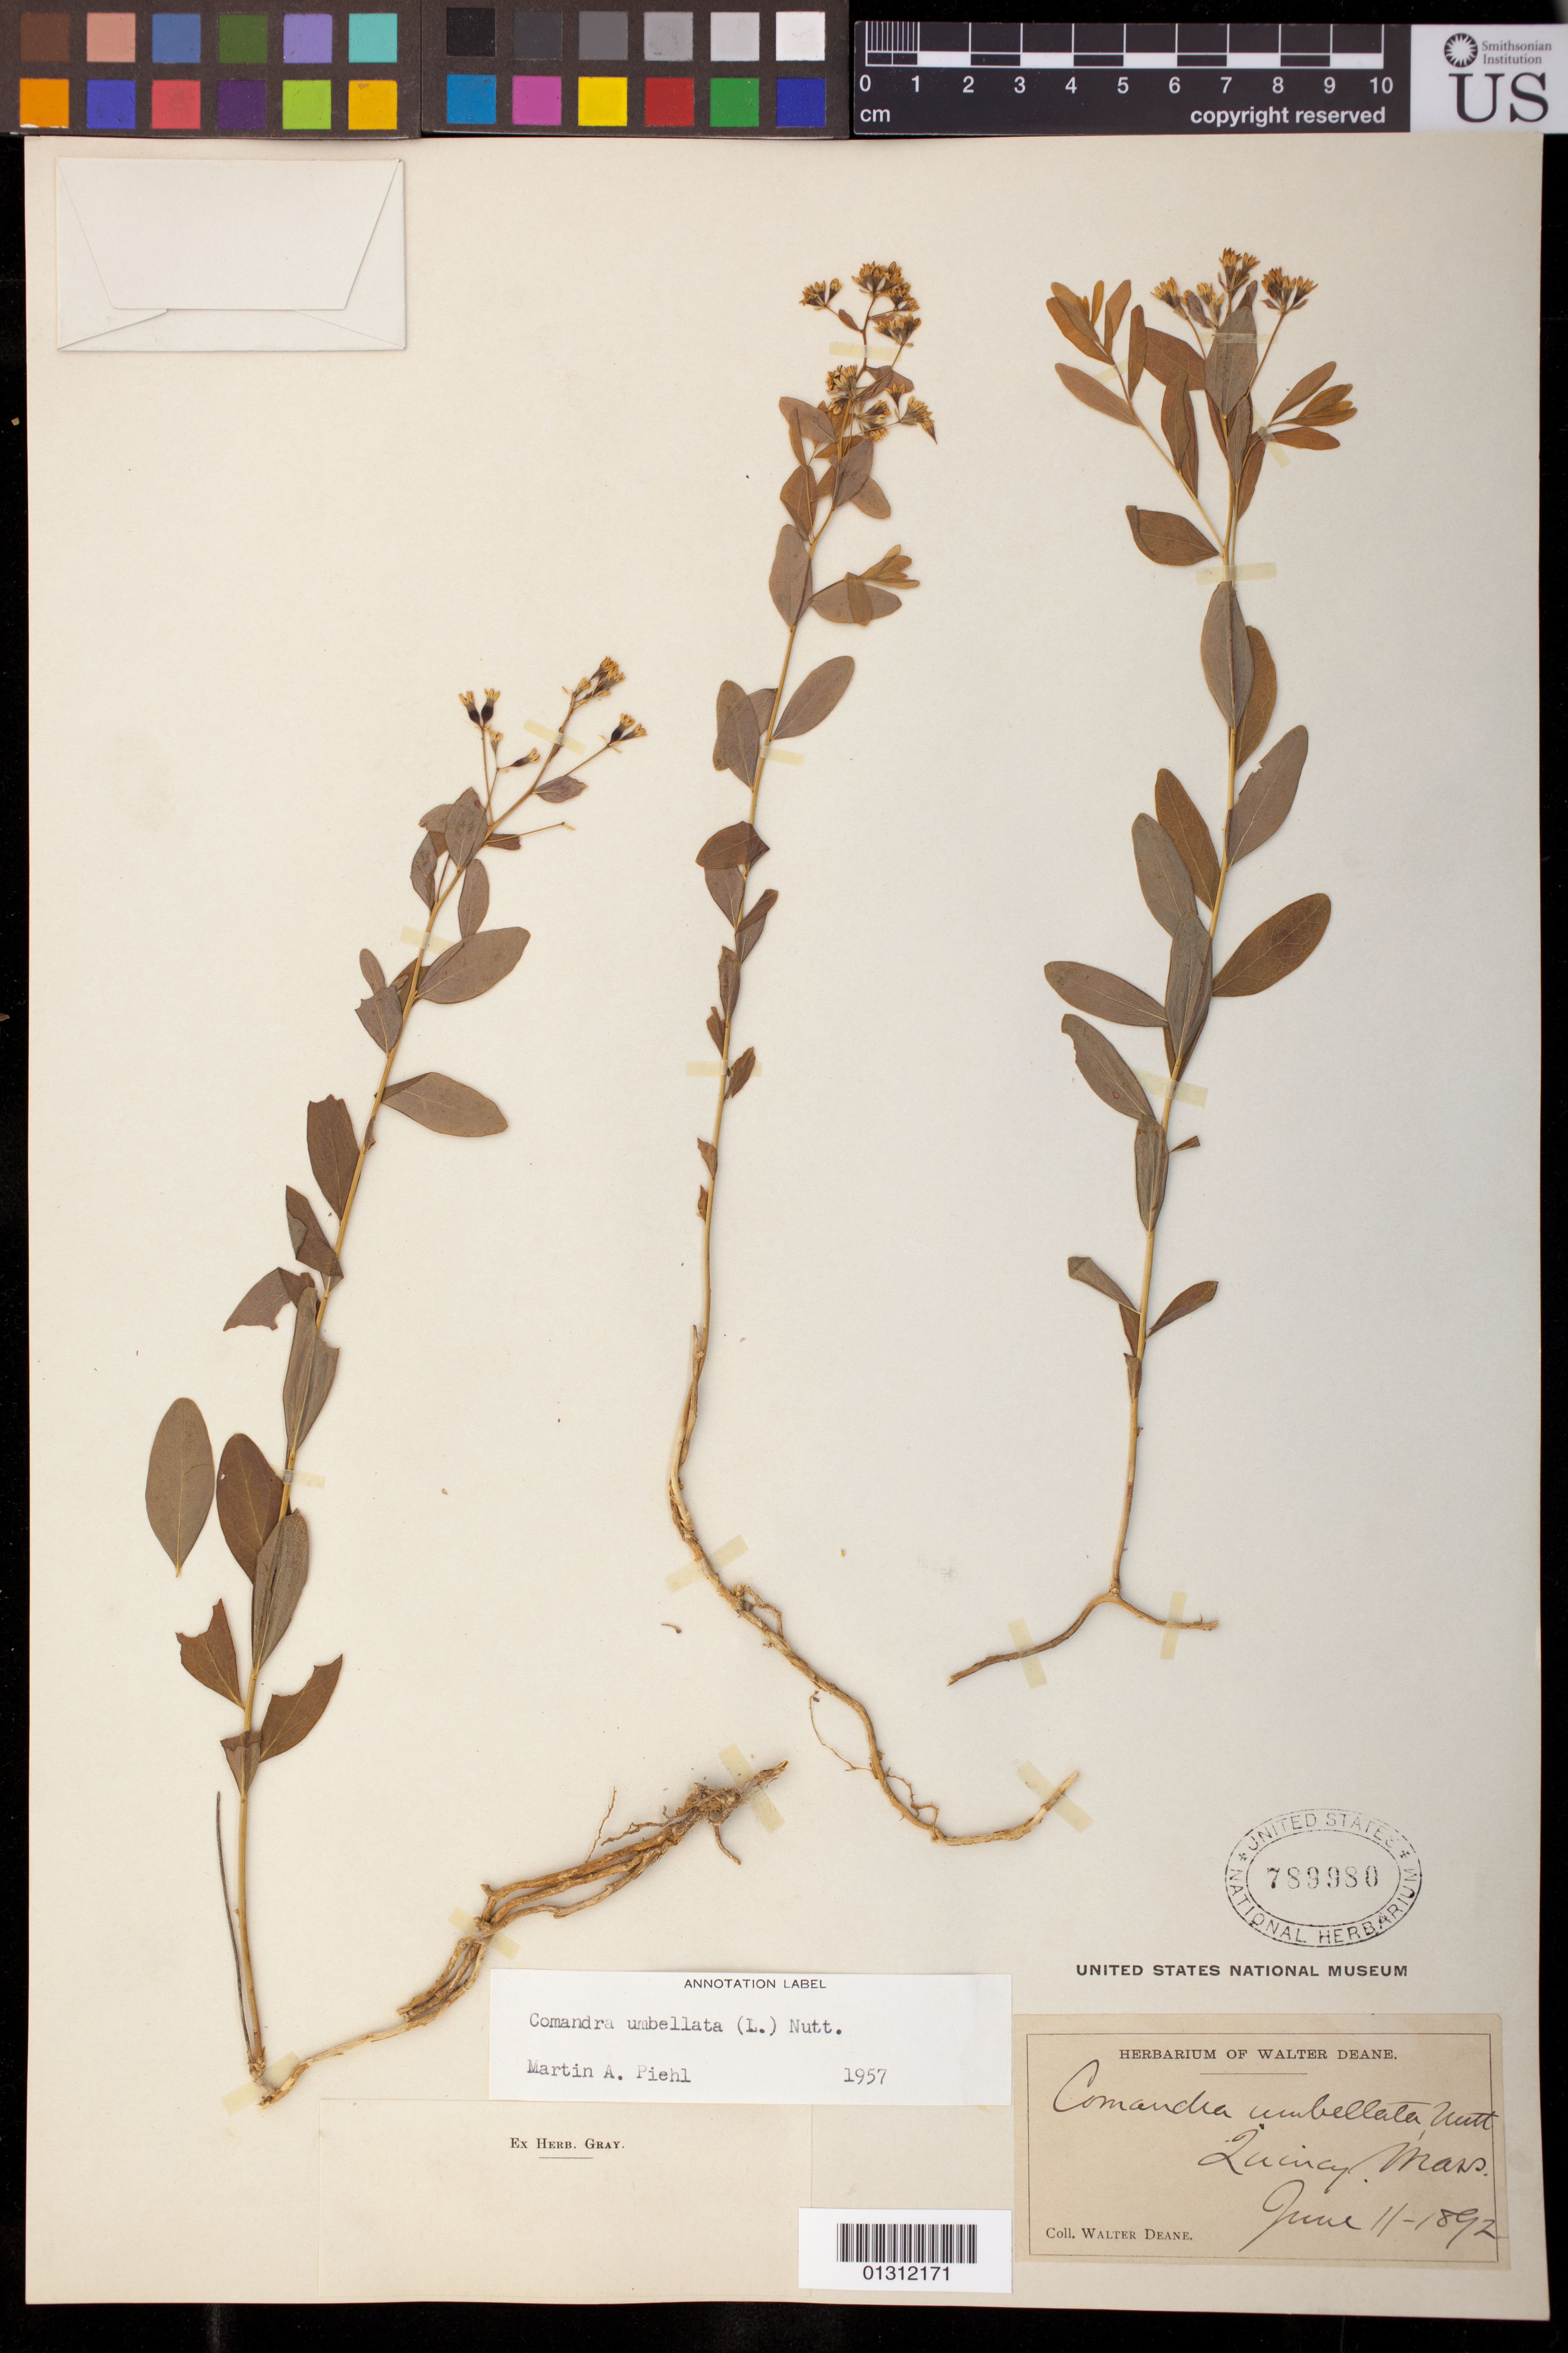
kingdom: Plantae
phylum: Tracheophyta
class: Magnoliopsida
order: Santalales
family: Comandraceae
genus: Comandra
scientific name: Comandra umbellata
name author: (L.) Nutt.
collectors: W. Deane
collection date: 1892-06-11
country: United States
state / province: Massachusetts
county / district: Norfolk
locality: Quincy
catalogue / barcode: US 789980